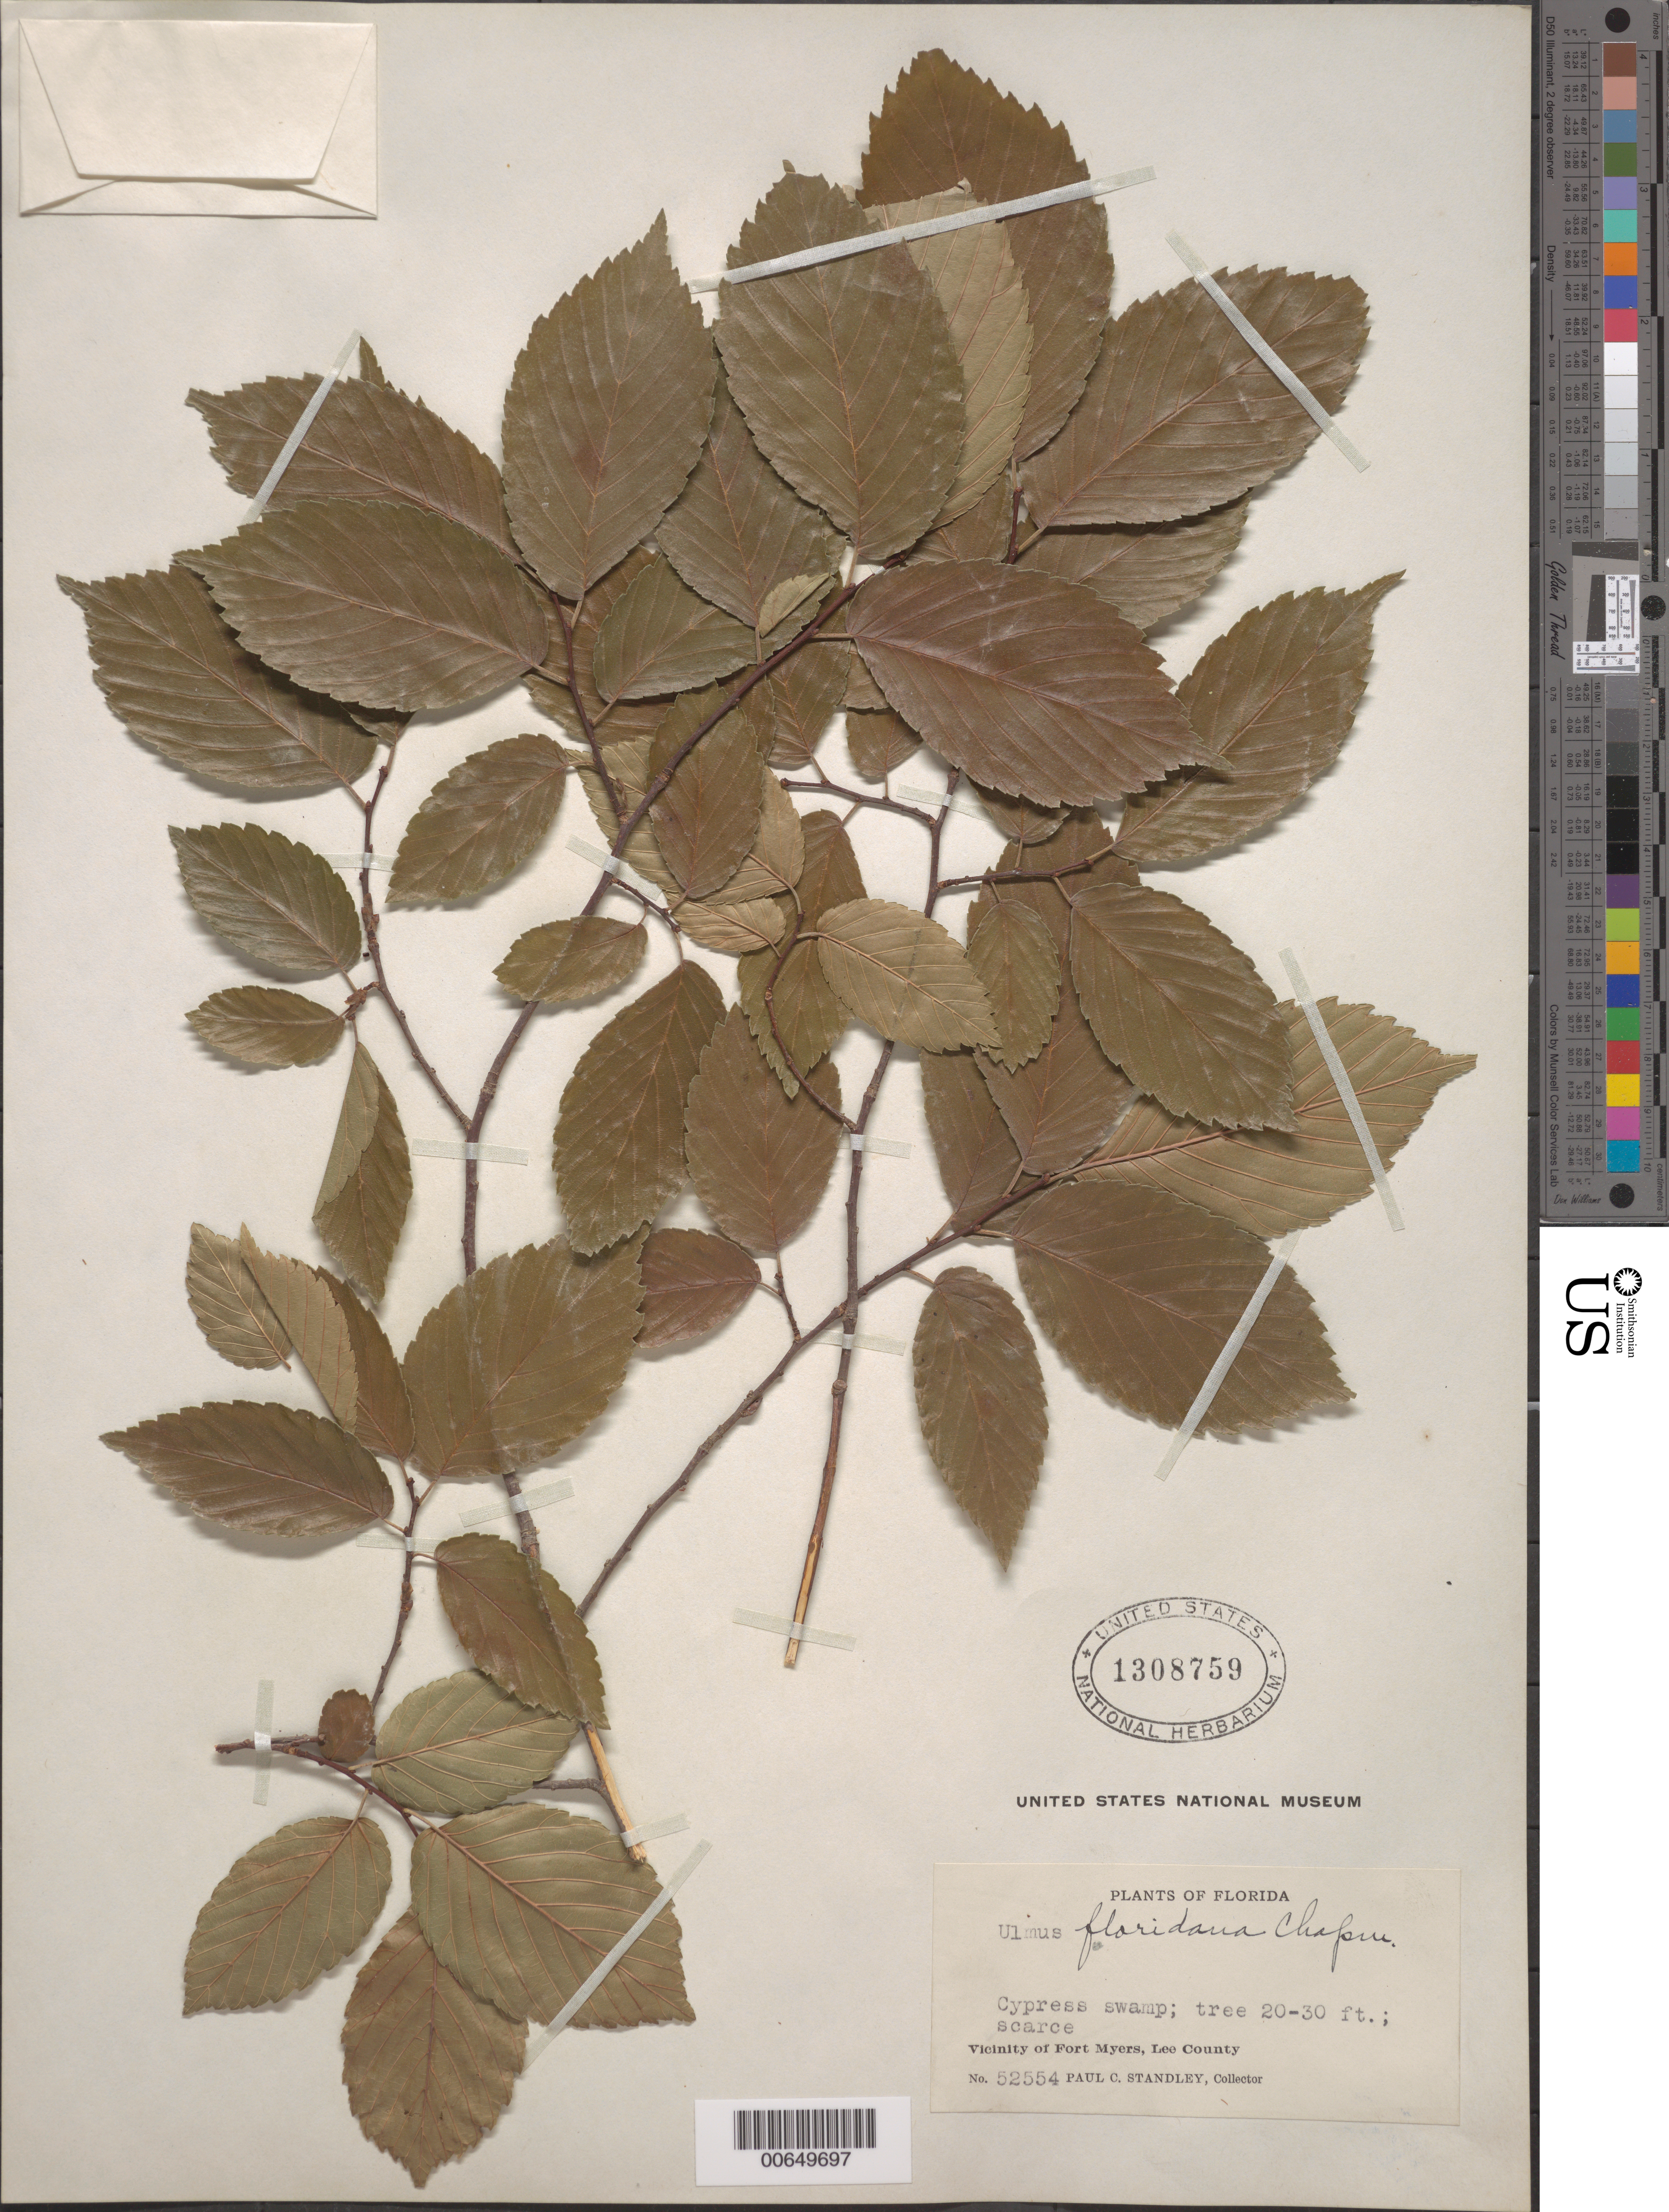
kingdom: Plantae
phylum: Tracheophyta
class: Magnoliopsida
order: Rosales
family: Ulmaceae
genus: Ulmus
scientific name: Ulmus americana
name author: L.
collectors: P. C. Standley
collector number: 52554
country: United States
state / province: Florida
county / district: Lee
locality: Vicinity of Ft. Myers.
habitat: Cypress swamp.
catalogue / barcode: US 1308759